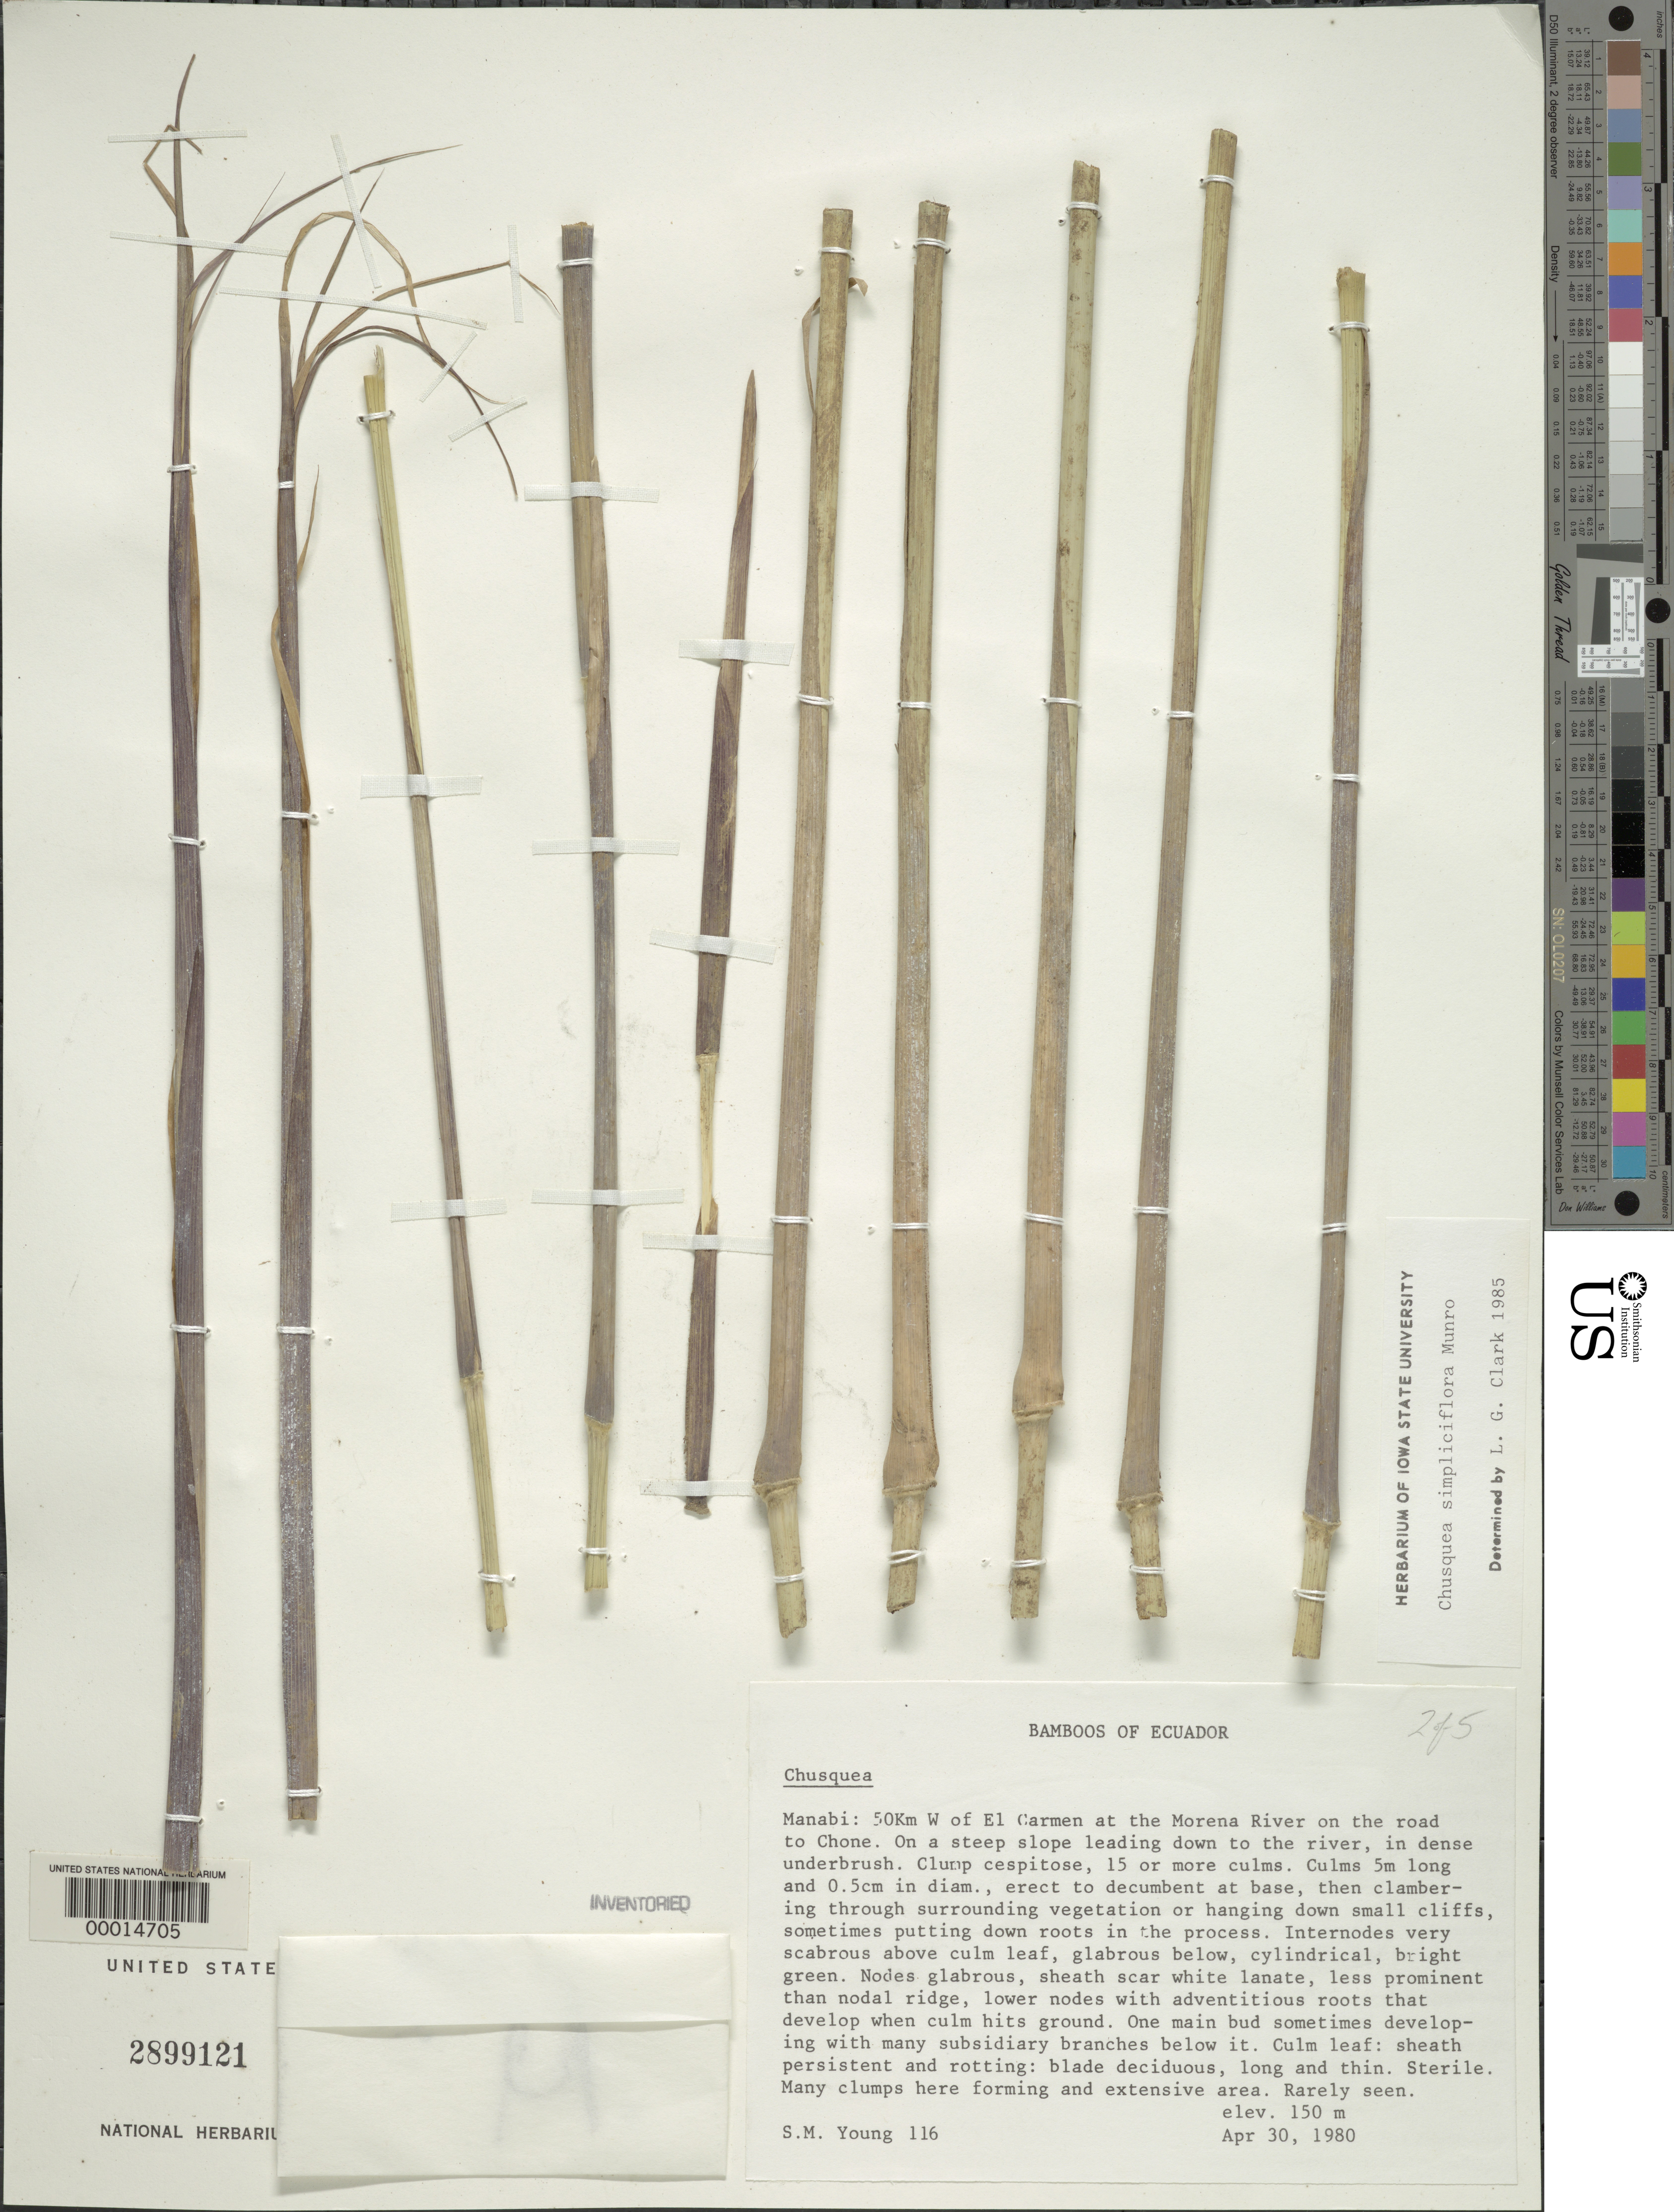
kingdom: Plantae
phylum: Tracheophyta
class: Liliopsida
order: Poales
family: Poaceae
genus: Chusquea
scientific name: Chusquea simpliciflora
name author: Munro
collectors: S. Young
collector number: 116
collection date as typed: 30 Apr 1980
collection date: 1980-04-30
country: Ecuador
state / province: Manabí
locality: El Carmen, morena River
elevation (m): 150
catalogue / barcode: US 2899121